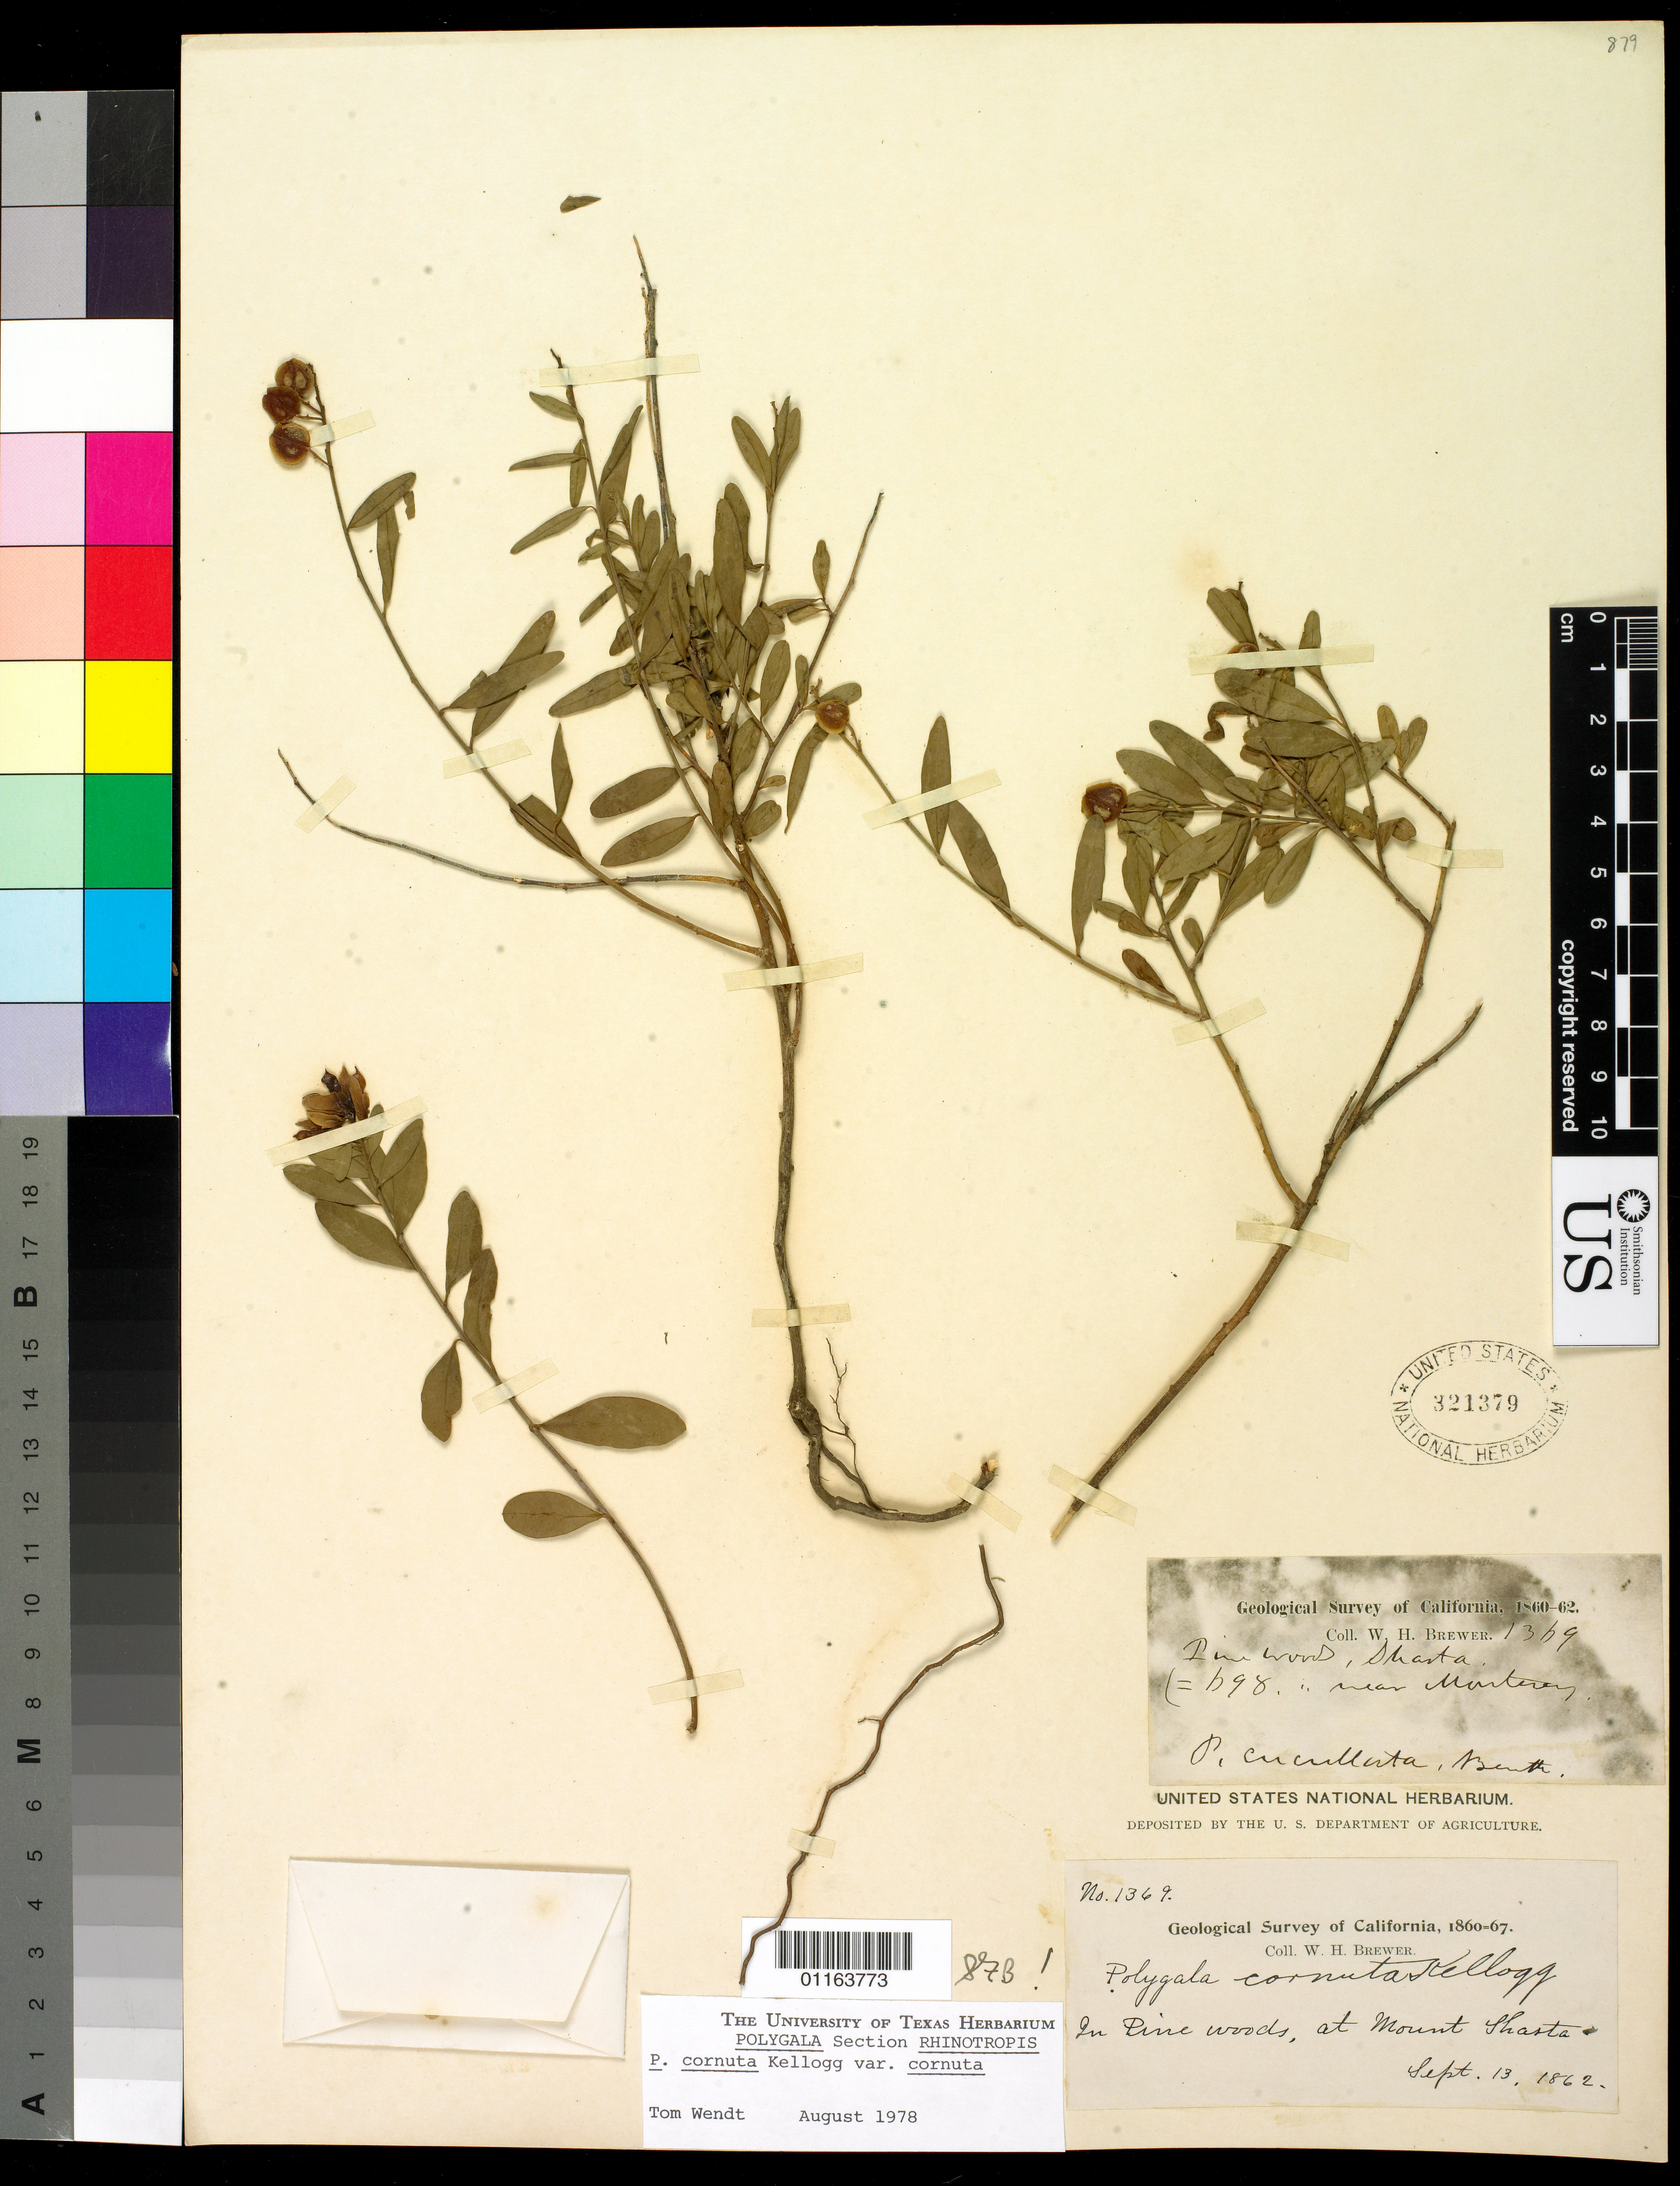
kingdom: Plantae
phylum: Tracheophyta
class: Magnoliopsida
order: Fabales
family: Polygalaceae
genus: Rhinotropis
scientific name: Rhinotropis cornuta var. cornuta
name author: (Kellogg) J.R. Abbott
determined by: Strong, Mark T., (BOT), Smithsonian Institution - National Museum of Natural History (UNITED STATES)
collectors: W. H. Brewer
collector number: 1369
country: United States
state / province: California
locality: Mount Shasta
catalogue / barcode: US 321379